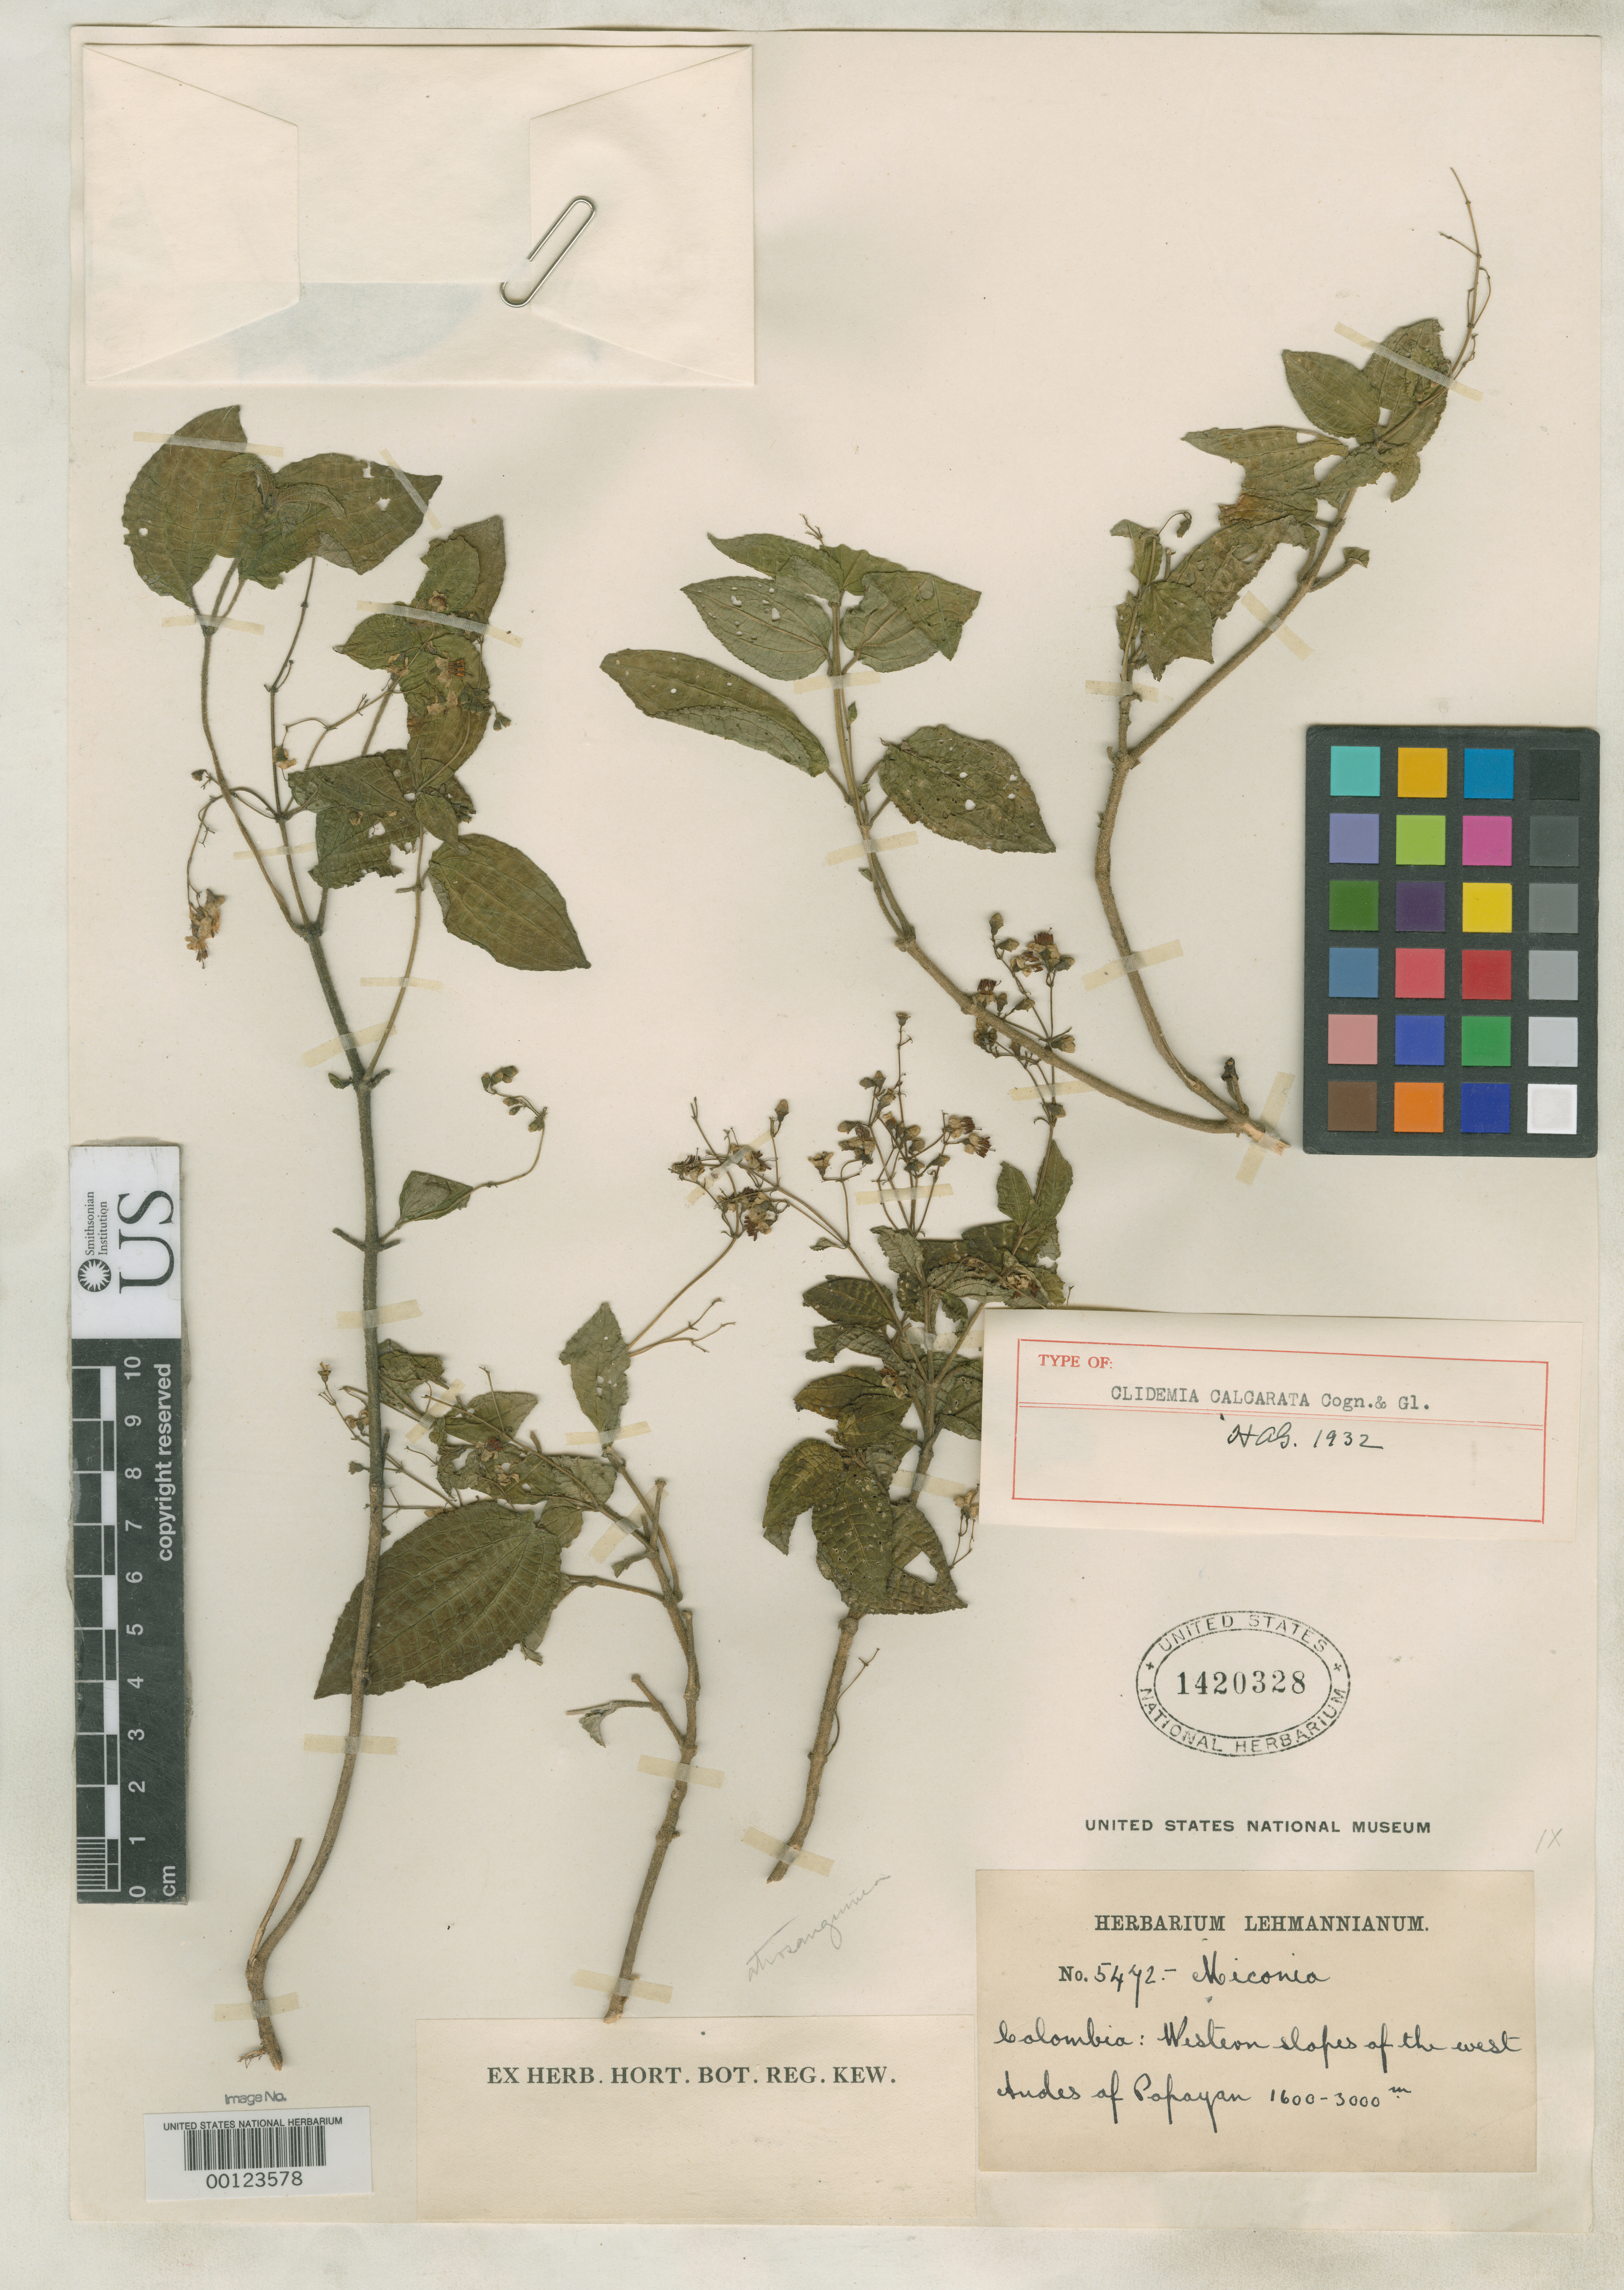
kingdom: Plantae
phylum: Tracheophyta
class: Magnoliopsida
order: Myrtales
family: Melastomataceae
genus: Clidemia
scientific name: Clidemia calcarata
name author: Cogn. & Gleason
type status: Holotype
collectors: F. C. Lehmann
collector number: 5472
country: Colombia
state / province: Cauca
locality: W slopes of West Andes of Popayan.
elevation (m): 1600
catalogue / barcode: US 1420328